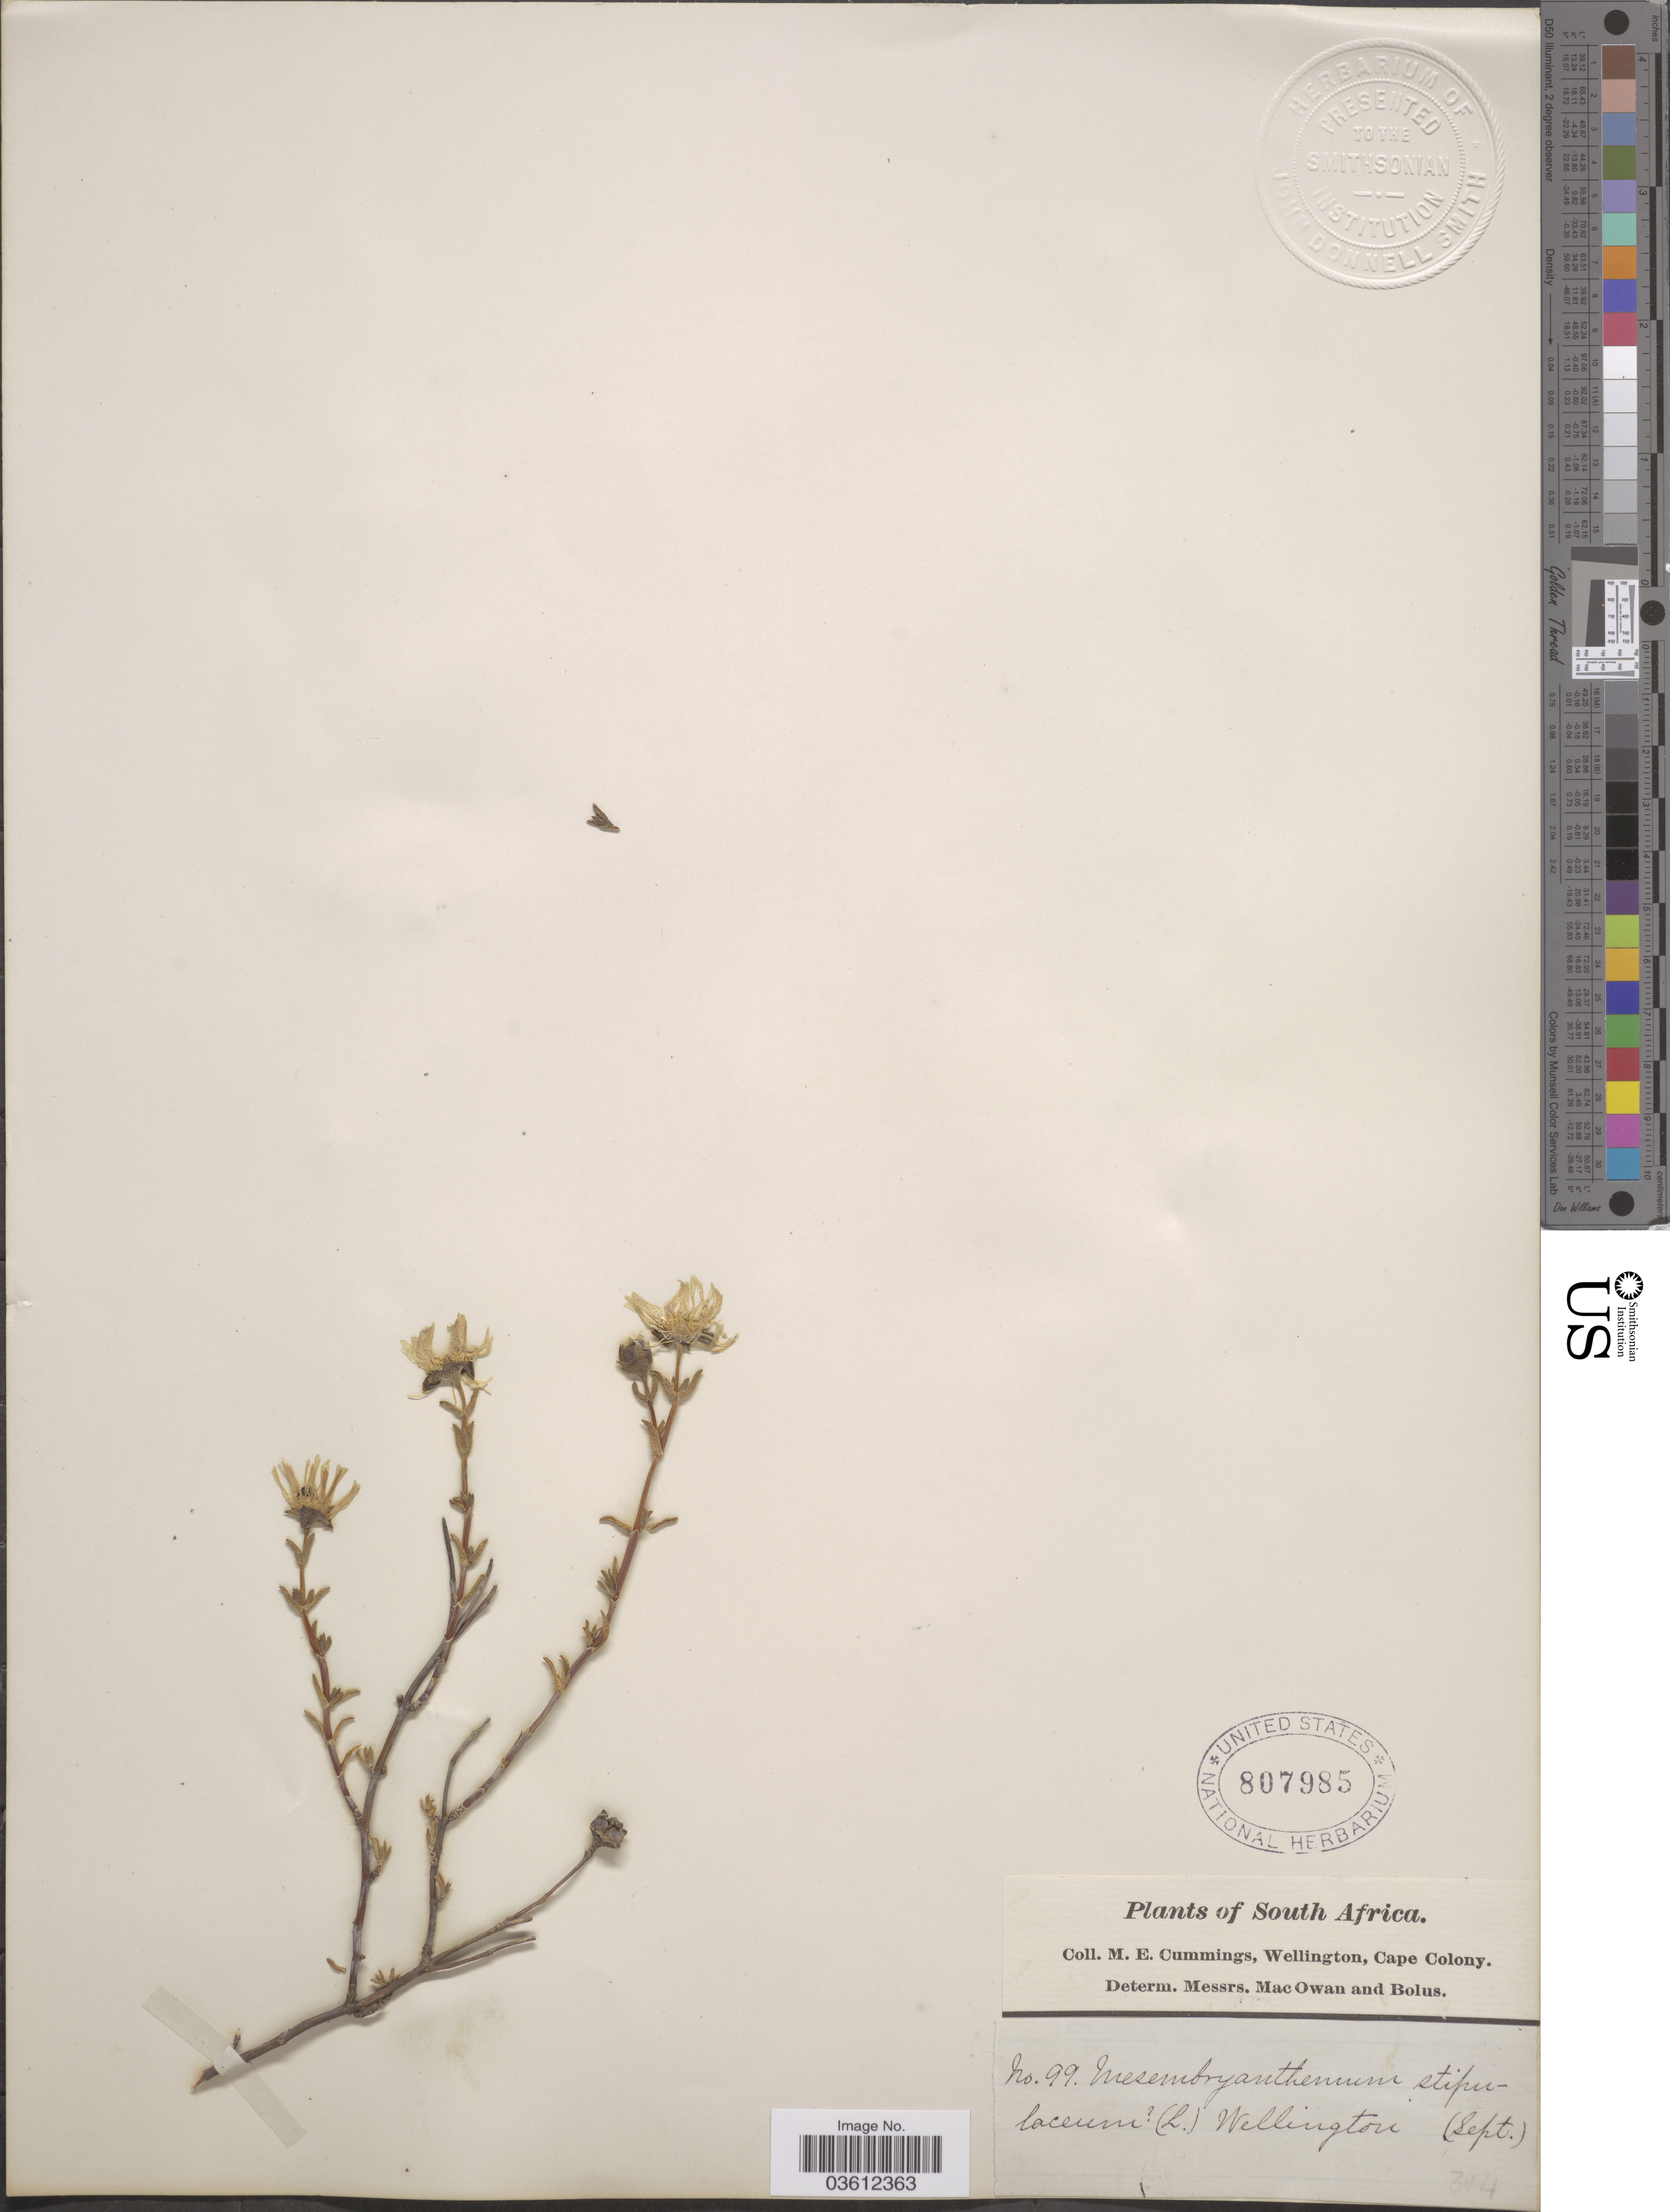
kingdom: Plantae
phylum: Tracheophyta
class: Magnoliopsida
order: Caryophyllales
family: Aizoaceae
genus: Mesembryanthemum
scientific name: Mesembryanthemum stipulaceum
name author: L.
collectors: M. E. Cummings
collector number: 99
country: South Africa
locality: Wellington.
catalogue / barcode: US 807985